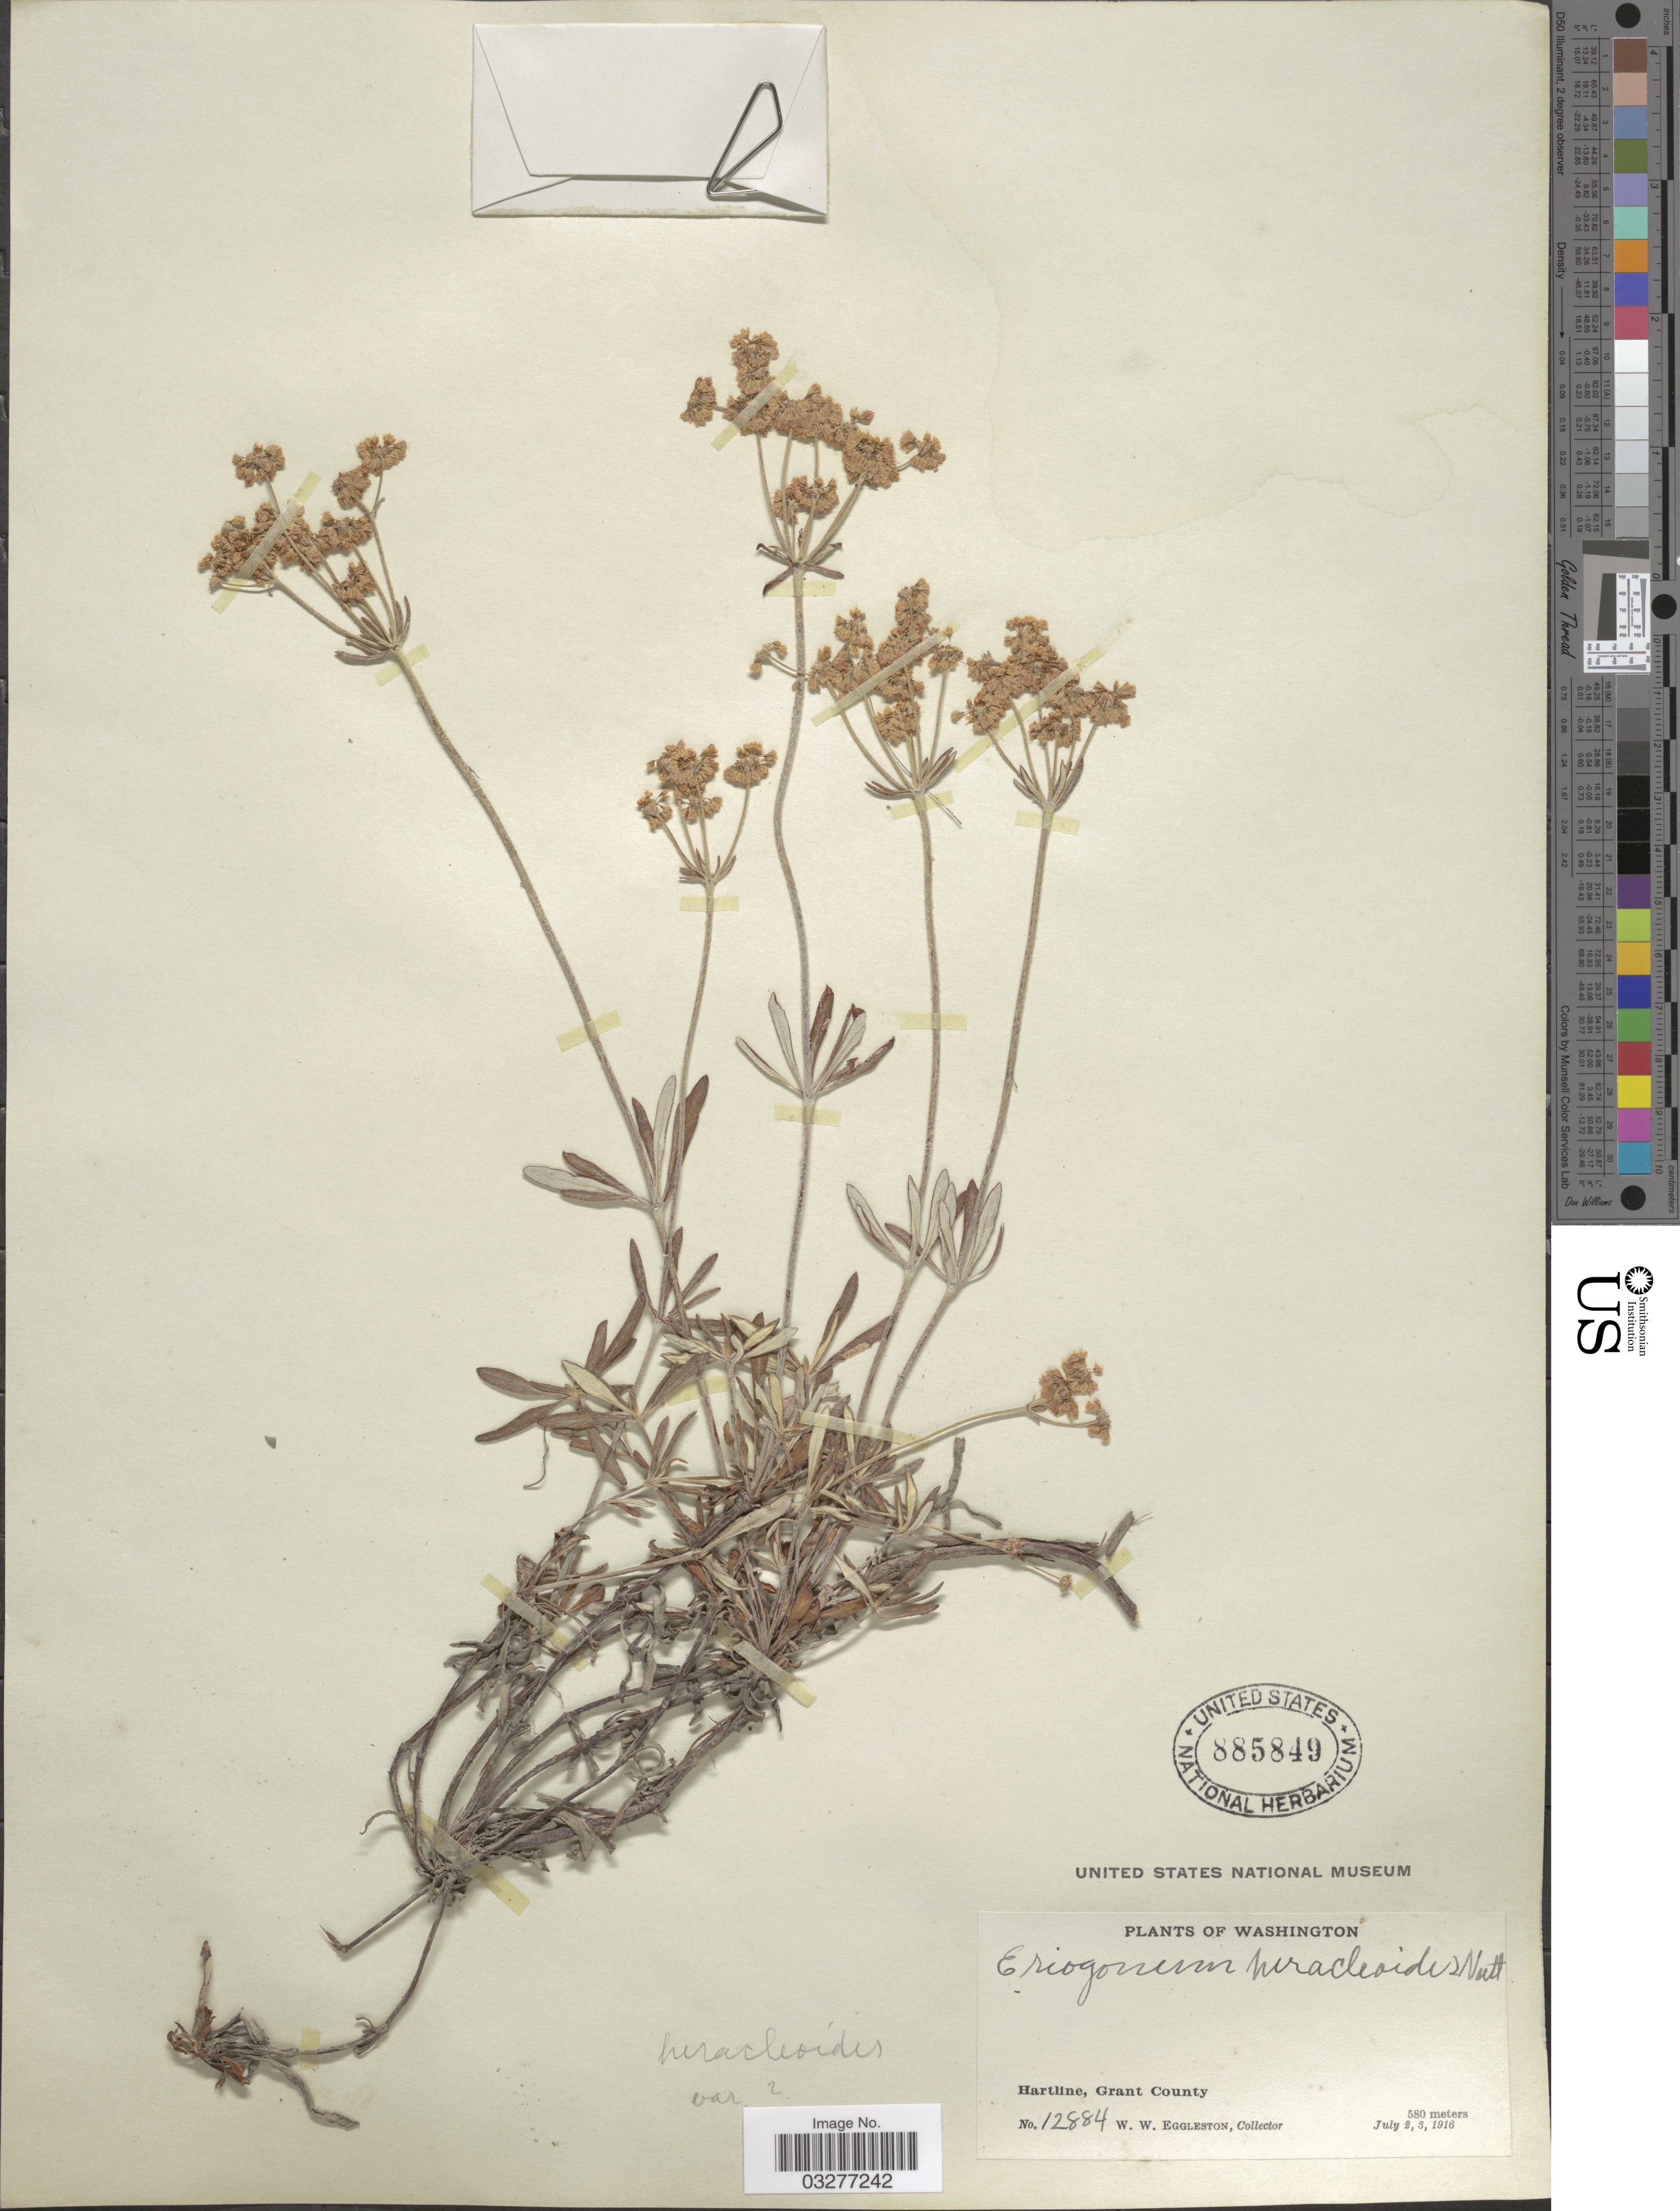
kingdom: Plantae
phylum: Tracheophyta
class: Magnoliopsida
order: Caryophyllales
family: Polygonaceae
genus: Eriogonum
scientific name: Eriogonum heracleoides var. angustifolium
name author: (Nutt.) Torr. & A. Gray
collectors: W. W. Eggleston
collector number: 12884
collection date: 1916-07-02/1916-07-03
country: United States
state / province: Washington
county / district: Grant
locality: Hartline, Grant County.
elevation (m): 580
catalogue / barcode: US 885849